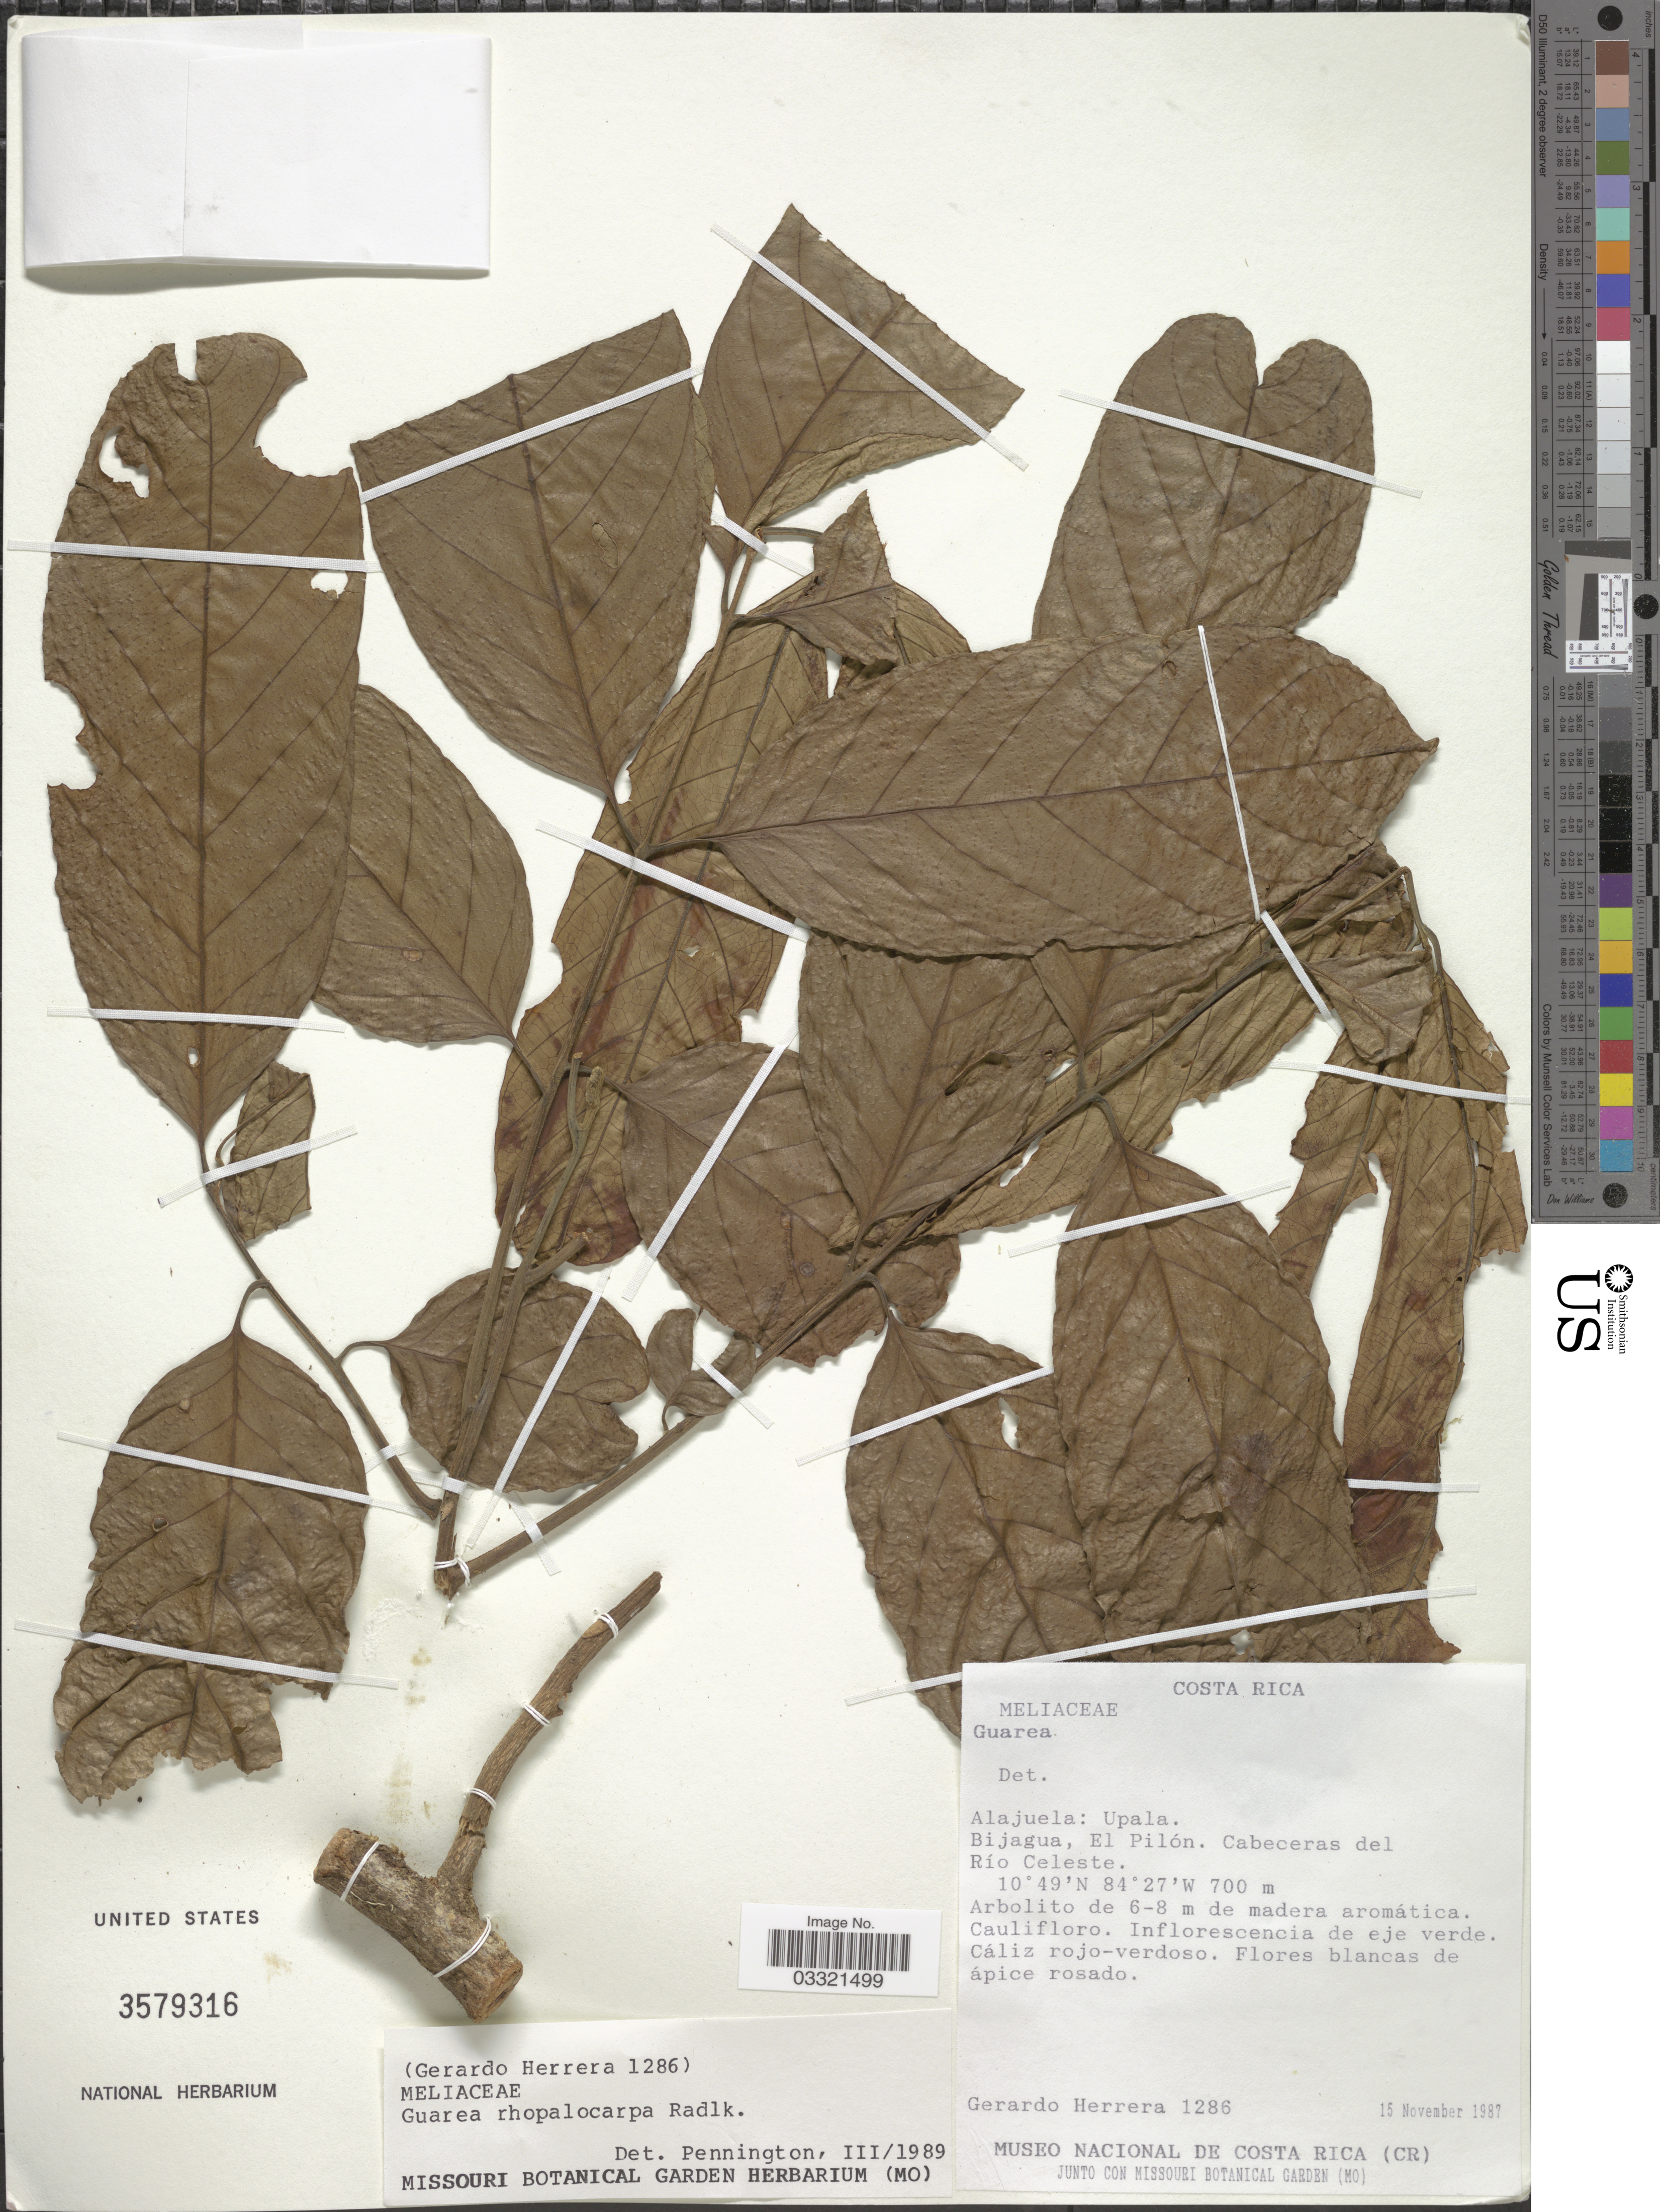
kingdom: Plantae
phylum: Tracheophyta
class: Magnoliopsida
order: Sapindales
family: Meliaceae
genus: Guarea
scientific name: Guarea rhopalocarpa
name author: Radlk.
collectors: G. Herrera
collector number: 1286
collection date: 1987-11-15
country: Costa Rica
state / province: Alajuela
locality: Upala. Bijagua, El Pilón. Cabeceras del Río Celeste.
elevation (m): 700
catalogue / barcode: US 2579316